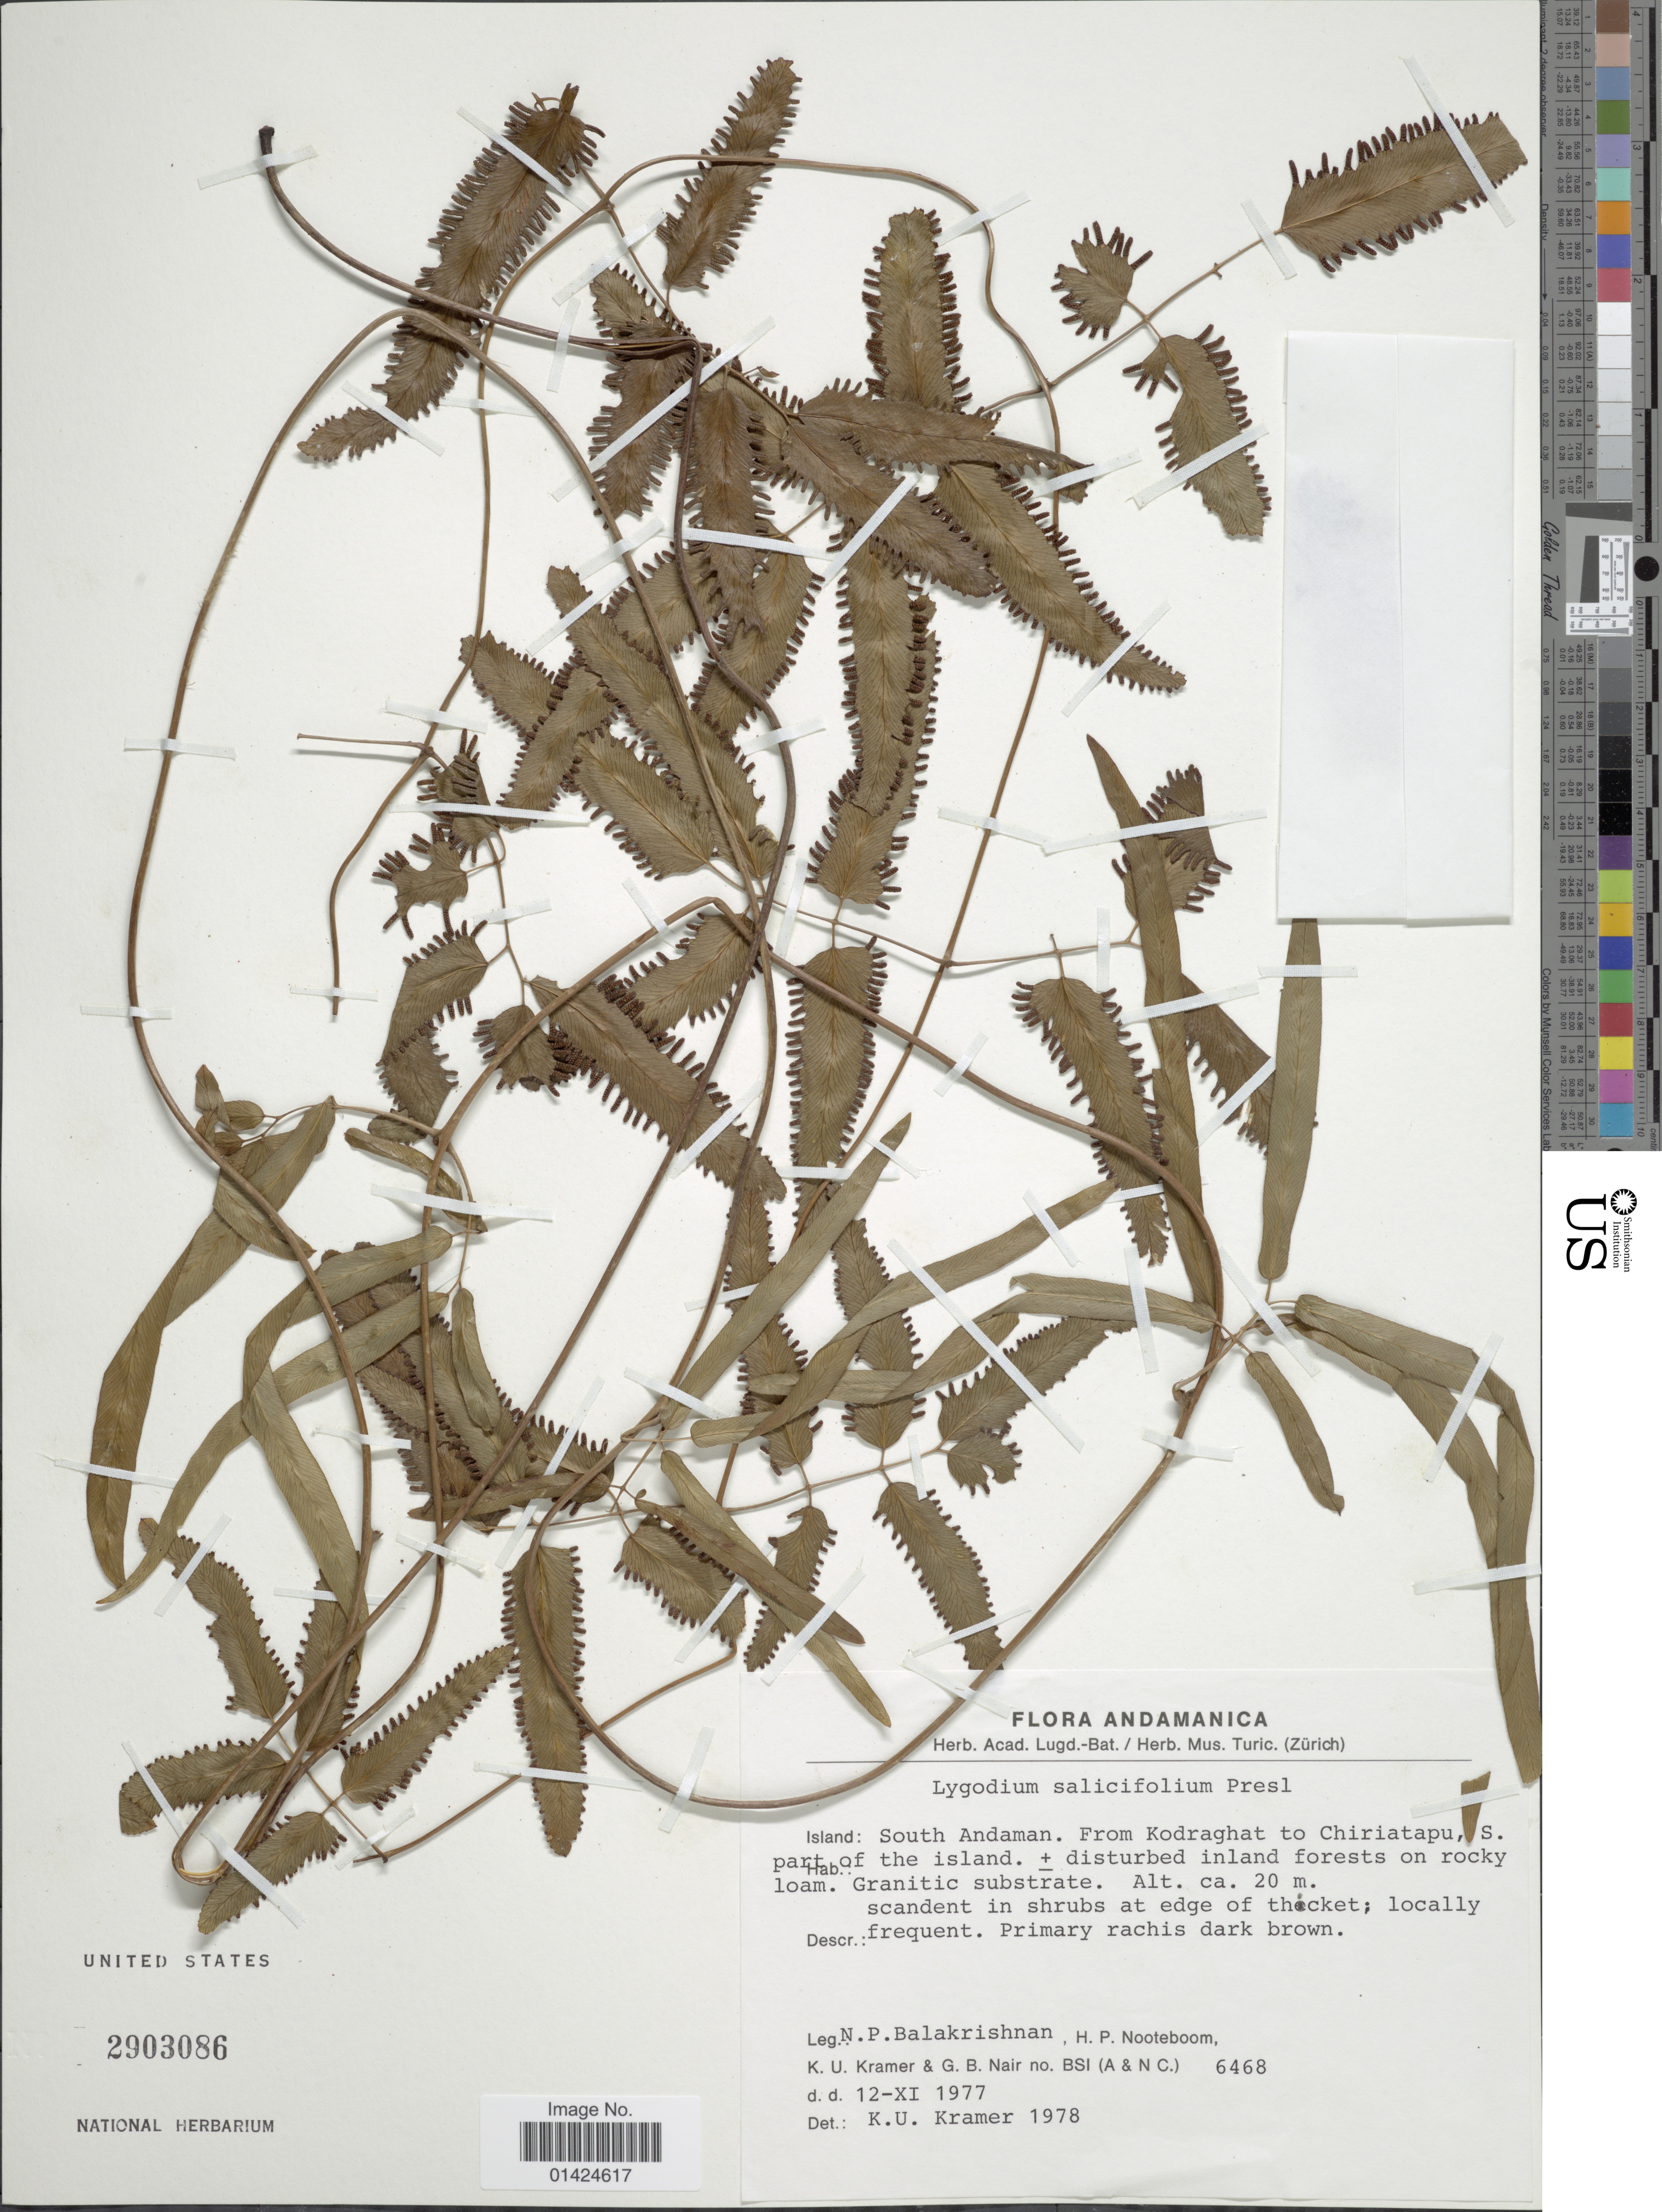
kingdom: Plantae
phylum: Tracheophyta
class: Polypodiopsida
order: Schizaeales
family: Lygodiaceae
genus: Lygodium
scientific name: Lygodium sailcifolium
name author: C. Presl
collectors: N. Balakrishnan, H. P. Nooteboom, K. U. Kramer & G. Nair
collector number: BSI (A & NC.) 6468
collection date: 1977-11-12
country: India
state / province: Andaman and Nicobar Islands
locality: South Andaman. From Kodraghat to Chiriatapu, S. part of the island.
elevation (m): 20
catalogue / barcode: US 2903086